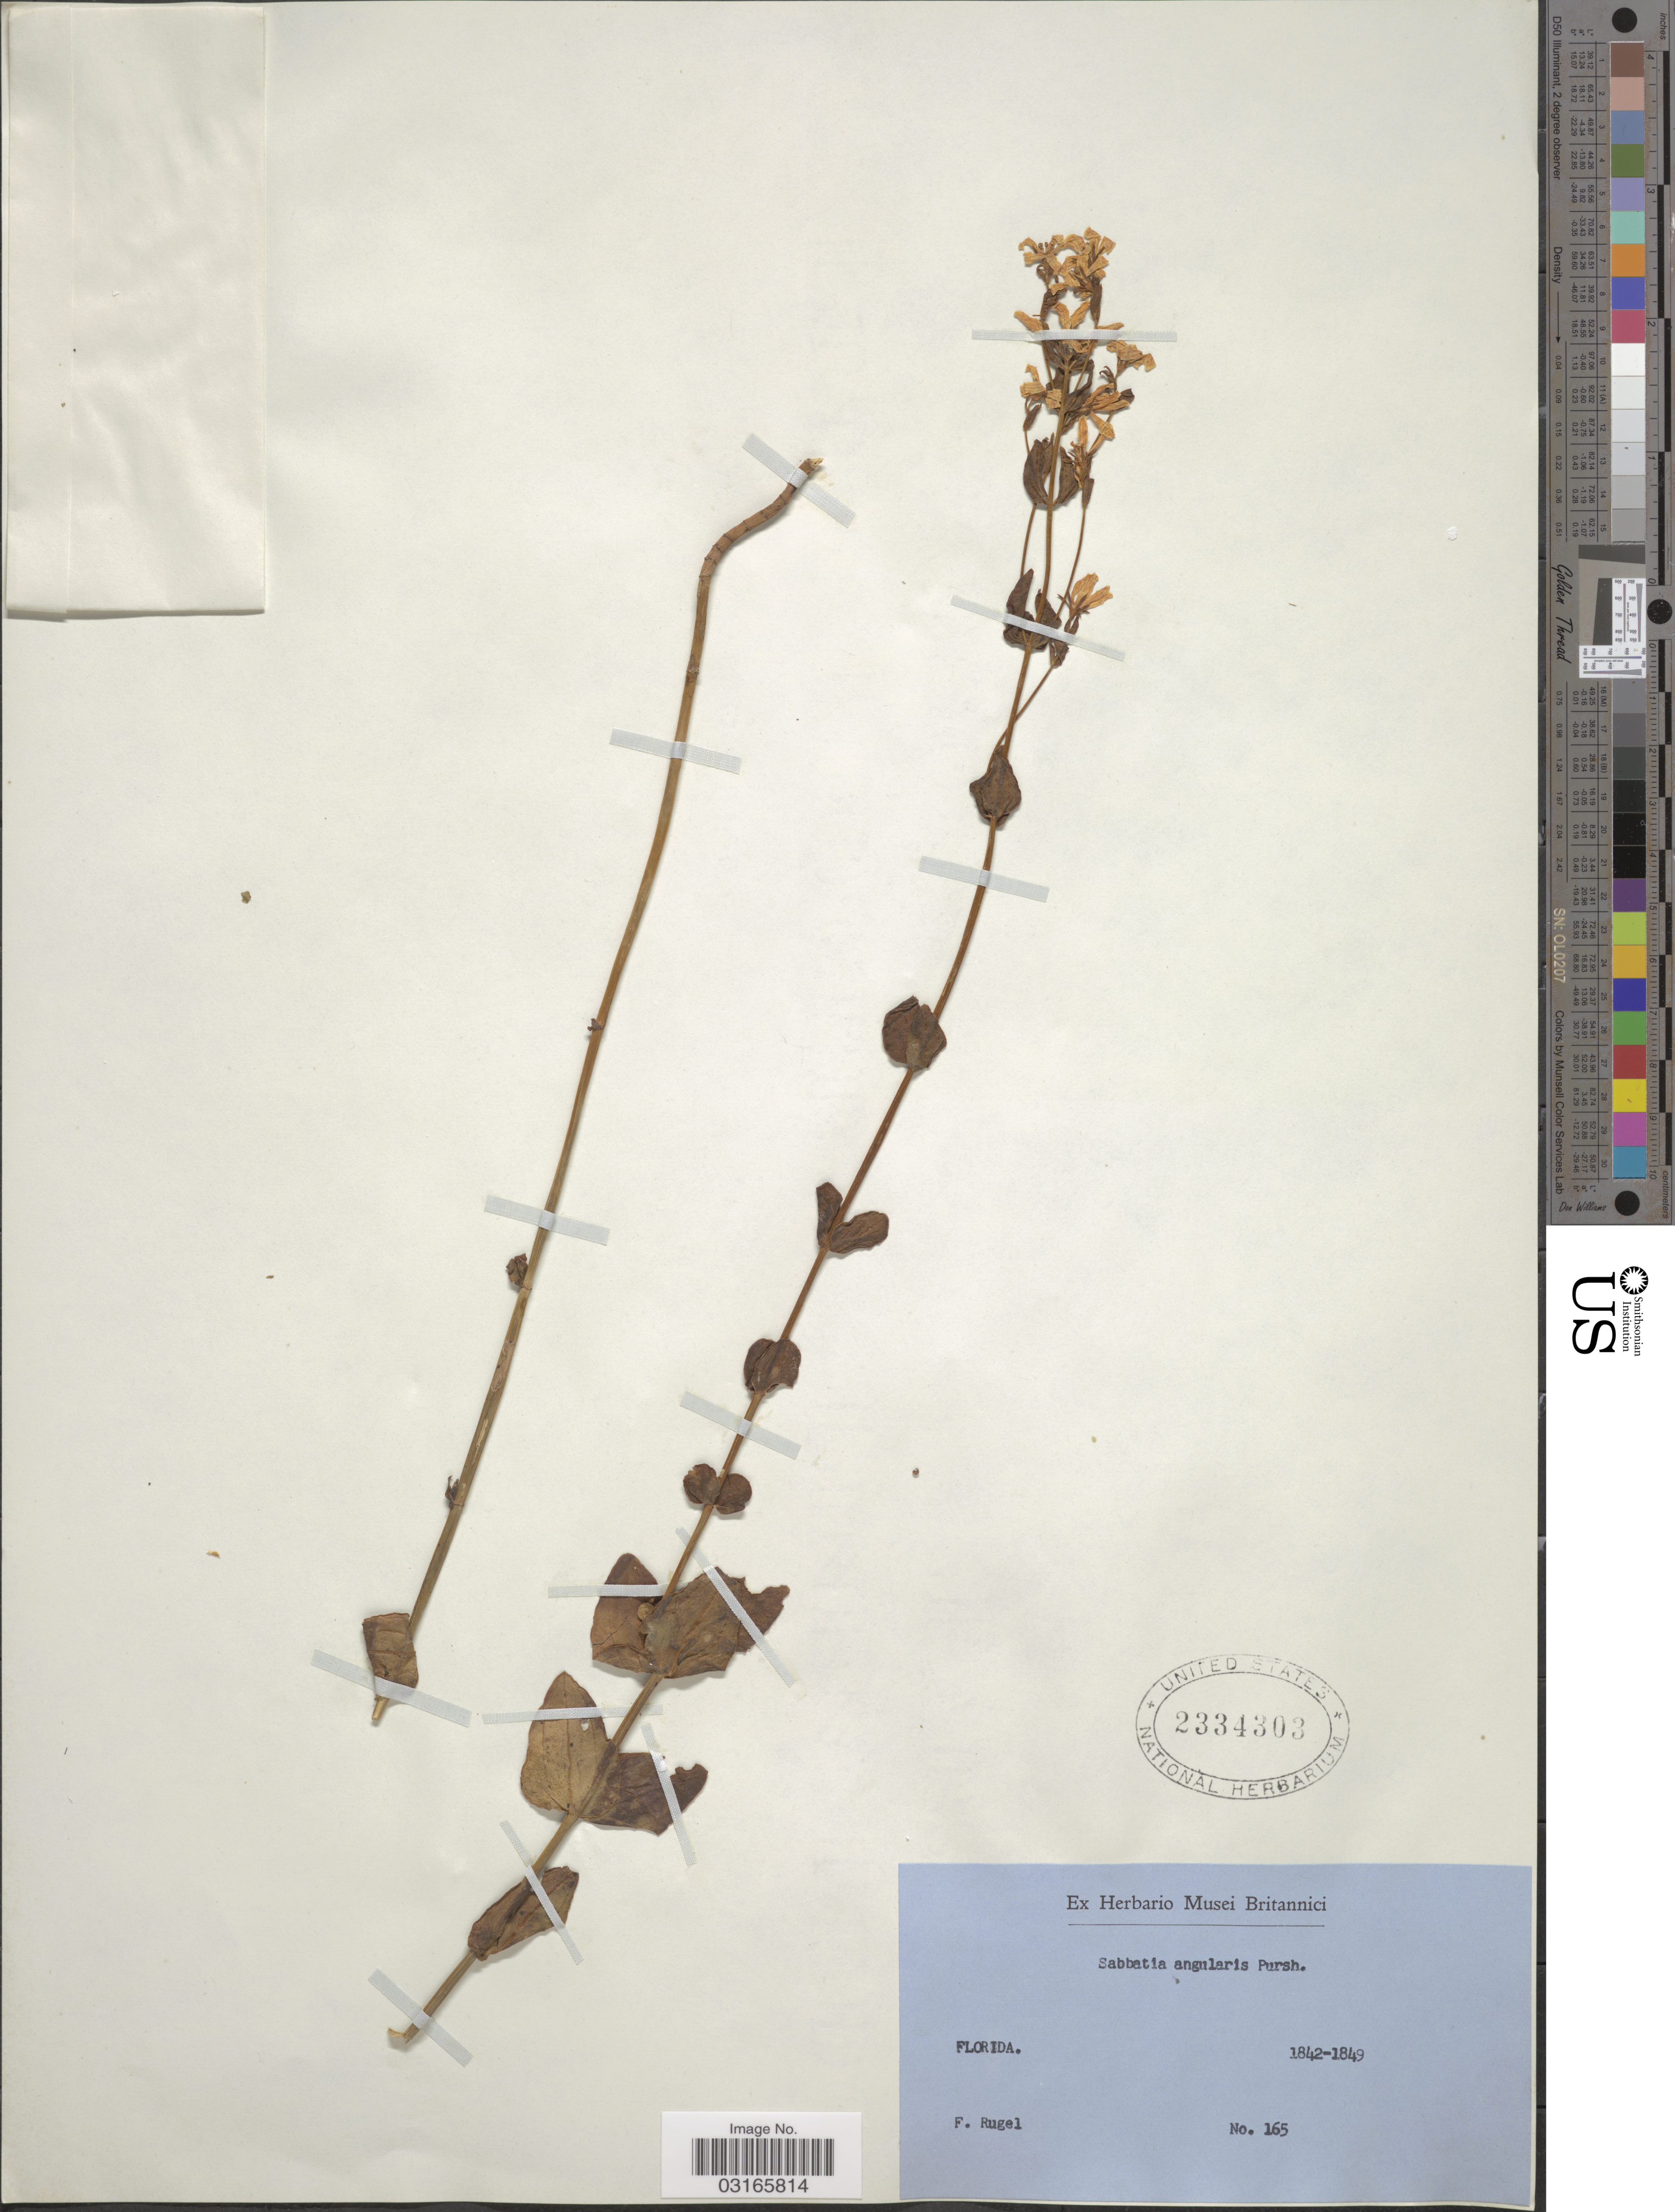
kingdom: Plantae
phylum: Tracheophyta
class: Magnoliopsida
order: Gentianales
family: Gentianaceae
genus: Sabatia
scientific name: Sabatia angularis (L.) Pursh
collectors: F. Rugel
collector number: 165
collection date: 1842/1849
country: United States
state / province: Florida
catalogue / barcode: US 2334303